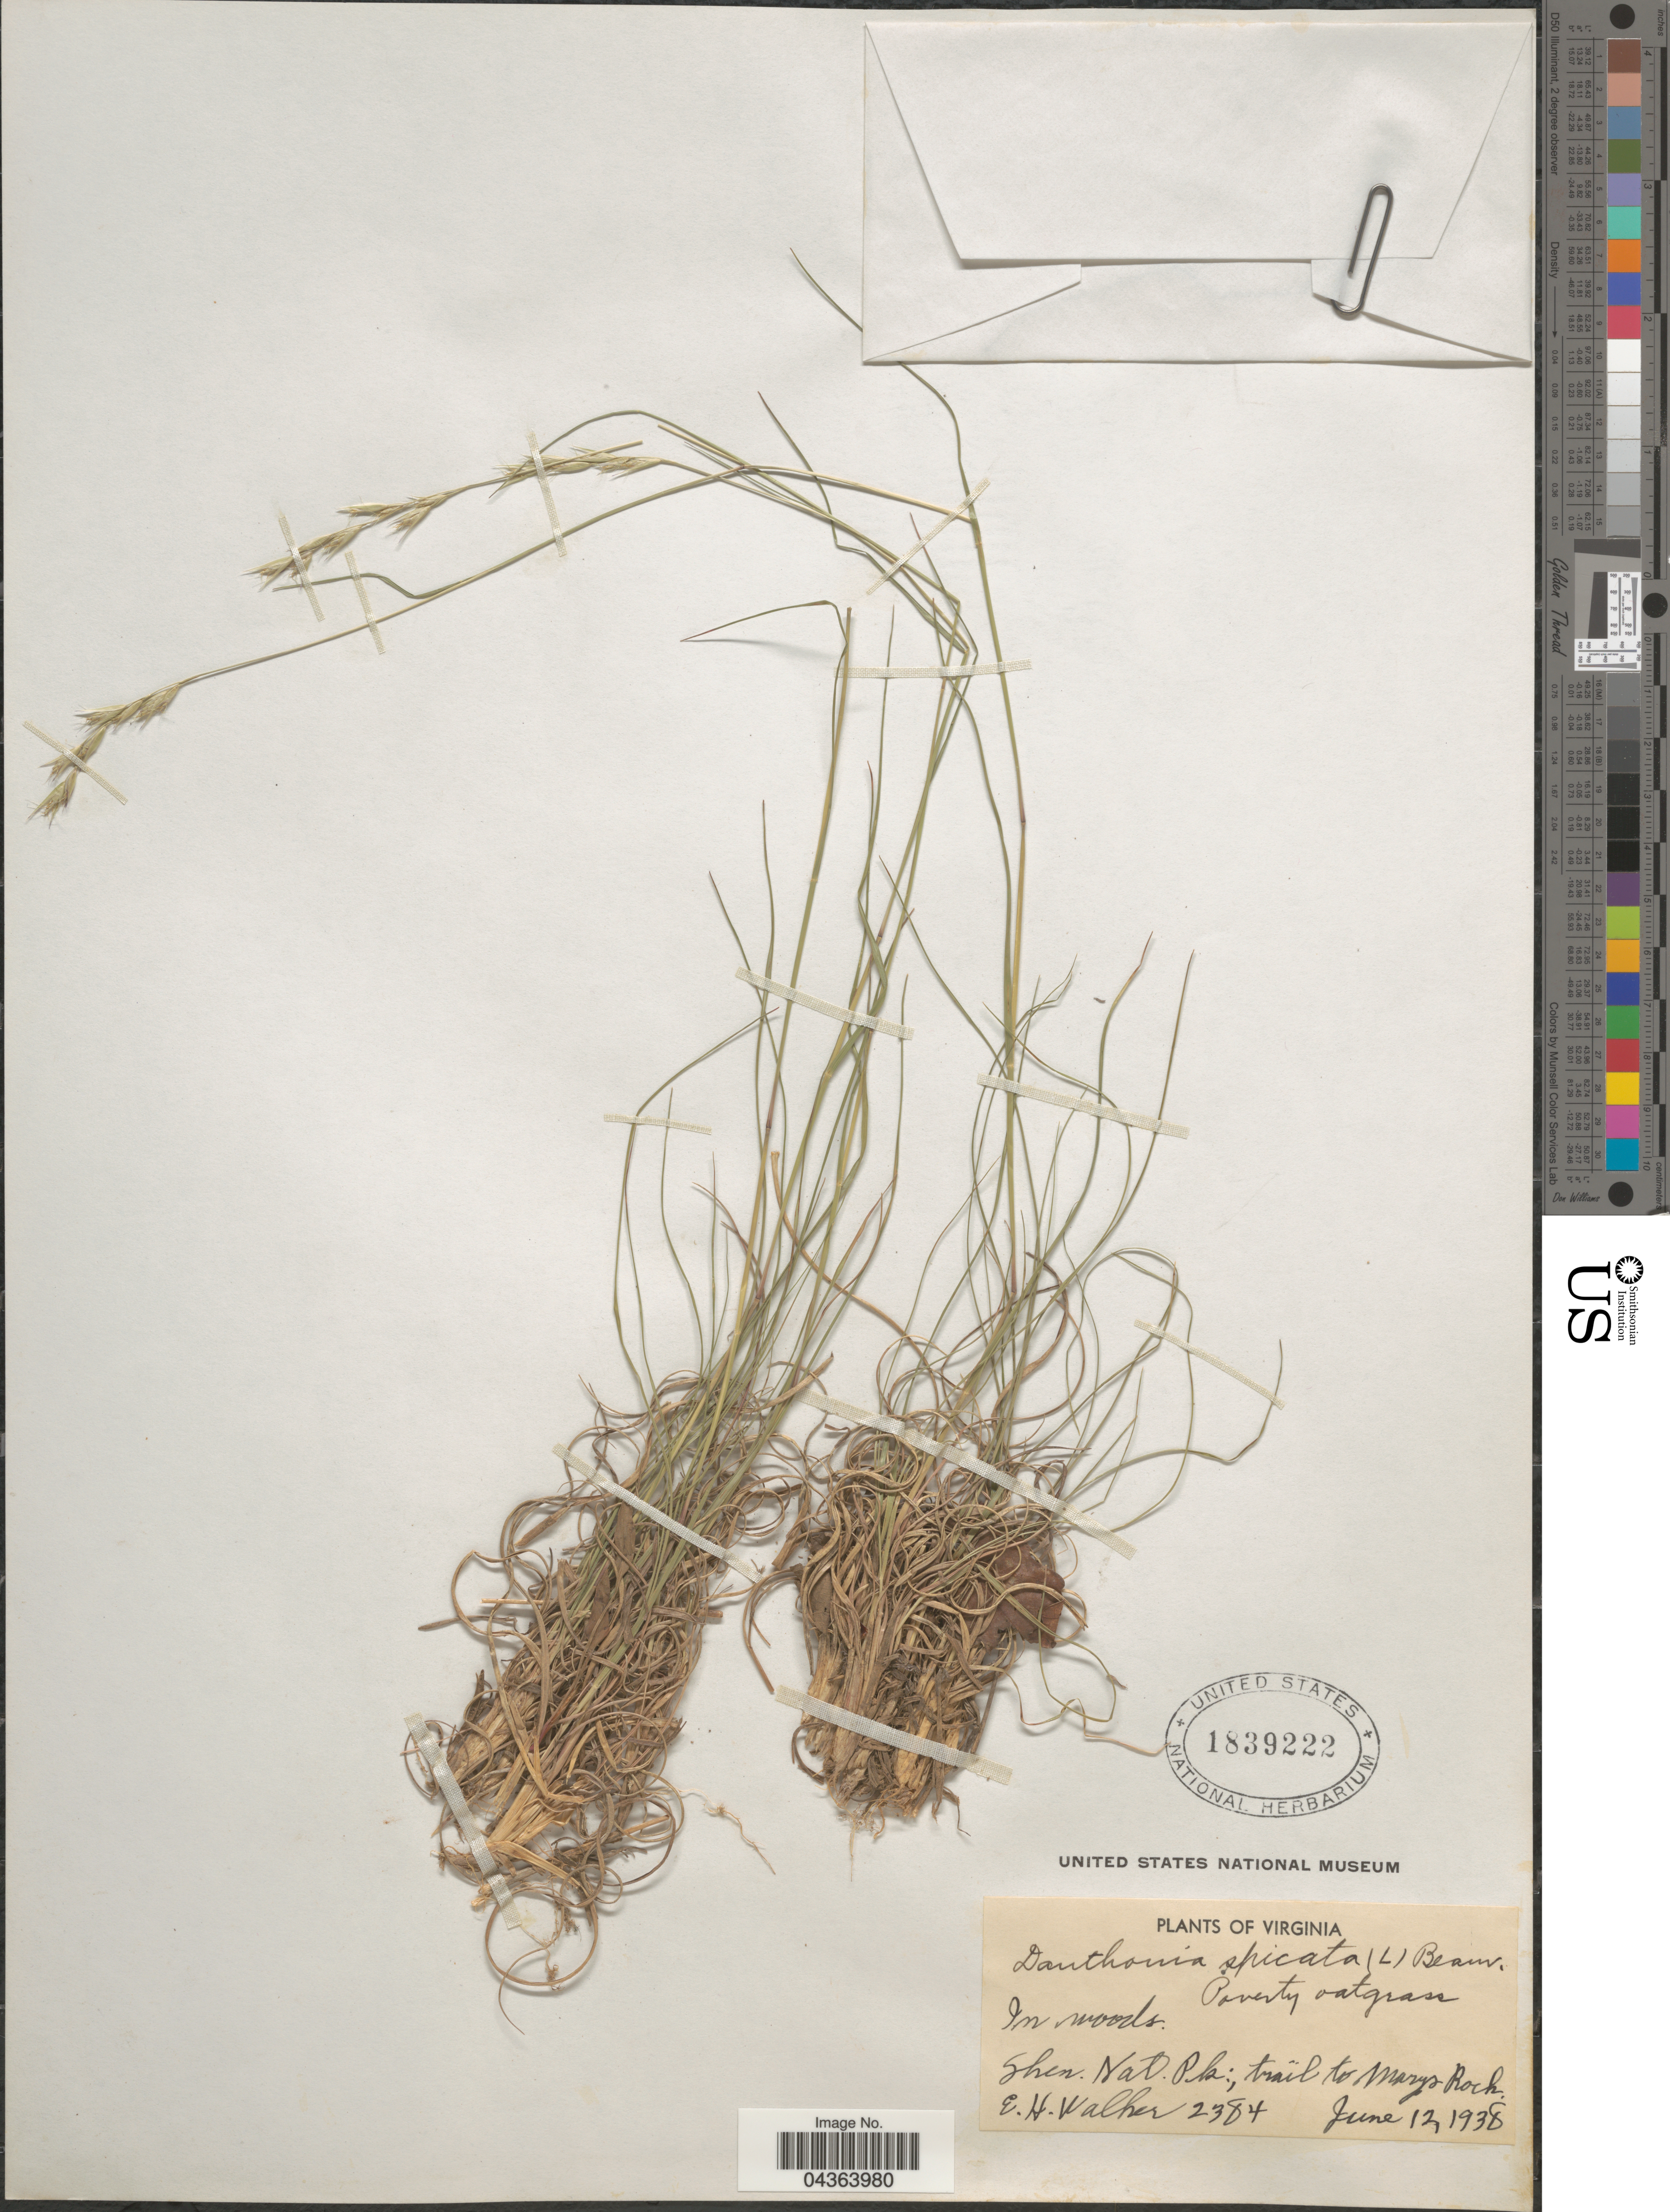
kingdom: Plantae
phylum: Tracheophyta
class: Liliopsida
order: Poales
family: Poaceae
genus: Danthonia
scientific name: Danthonia spicata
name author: (L.) P. Beauv. ex Roem. & Schult.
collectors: E. H. Walker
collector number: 2384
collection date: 1938-06-12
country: United States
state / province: Virginia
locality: In woods. Shen. Natl. Pk; trail to Marys-Rock.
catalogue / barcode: US 1839222